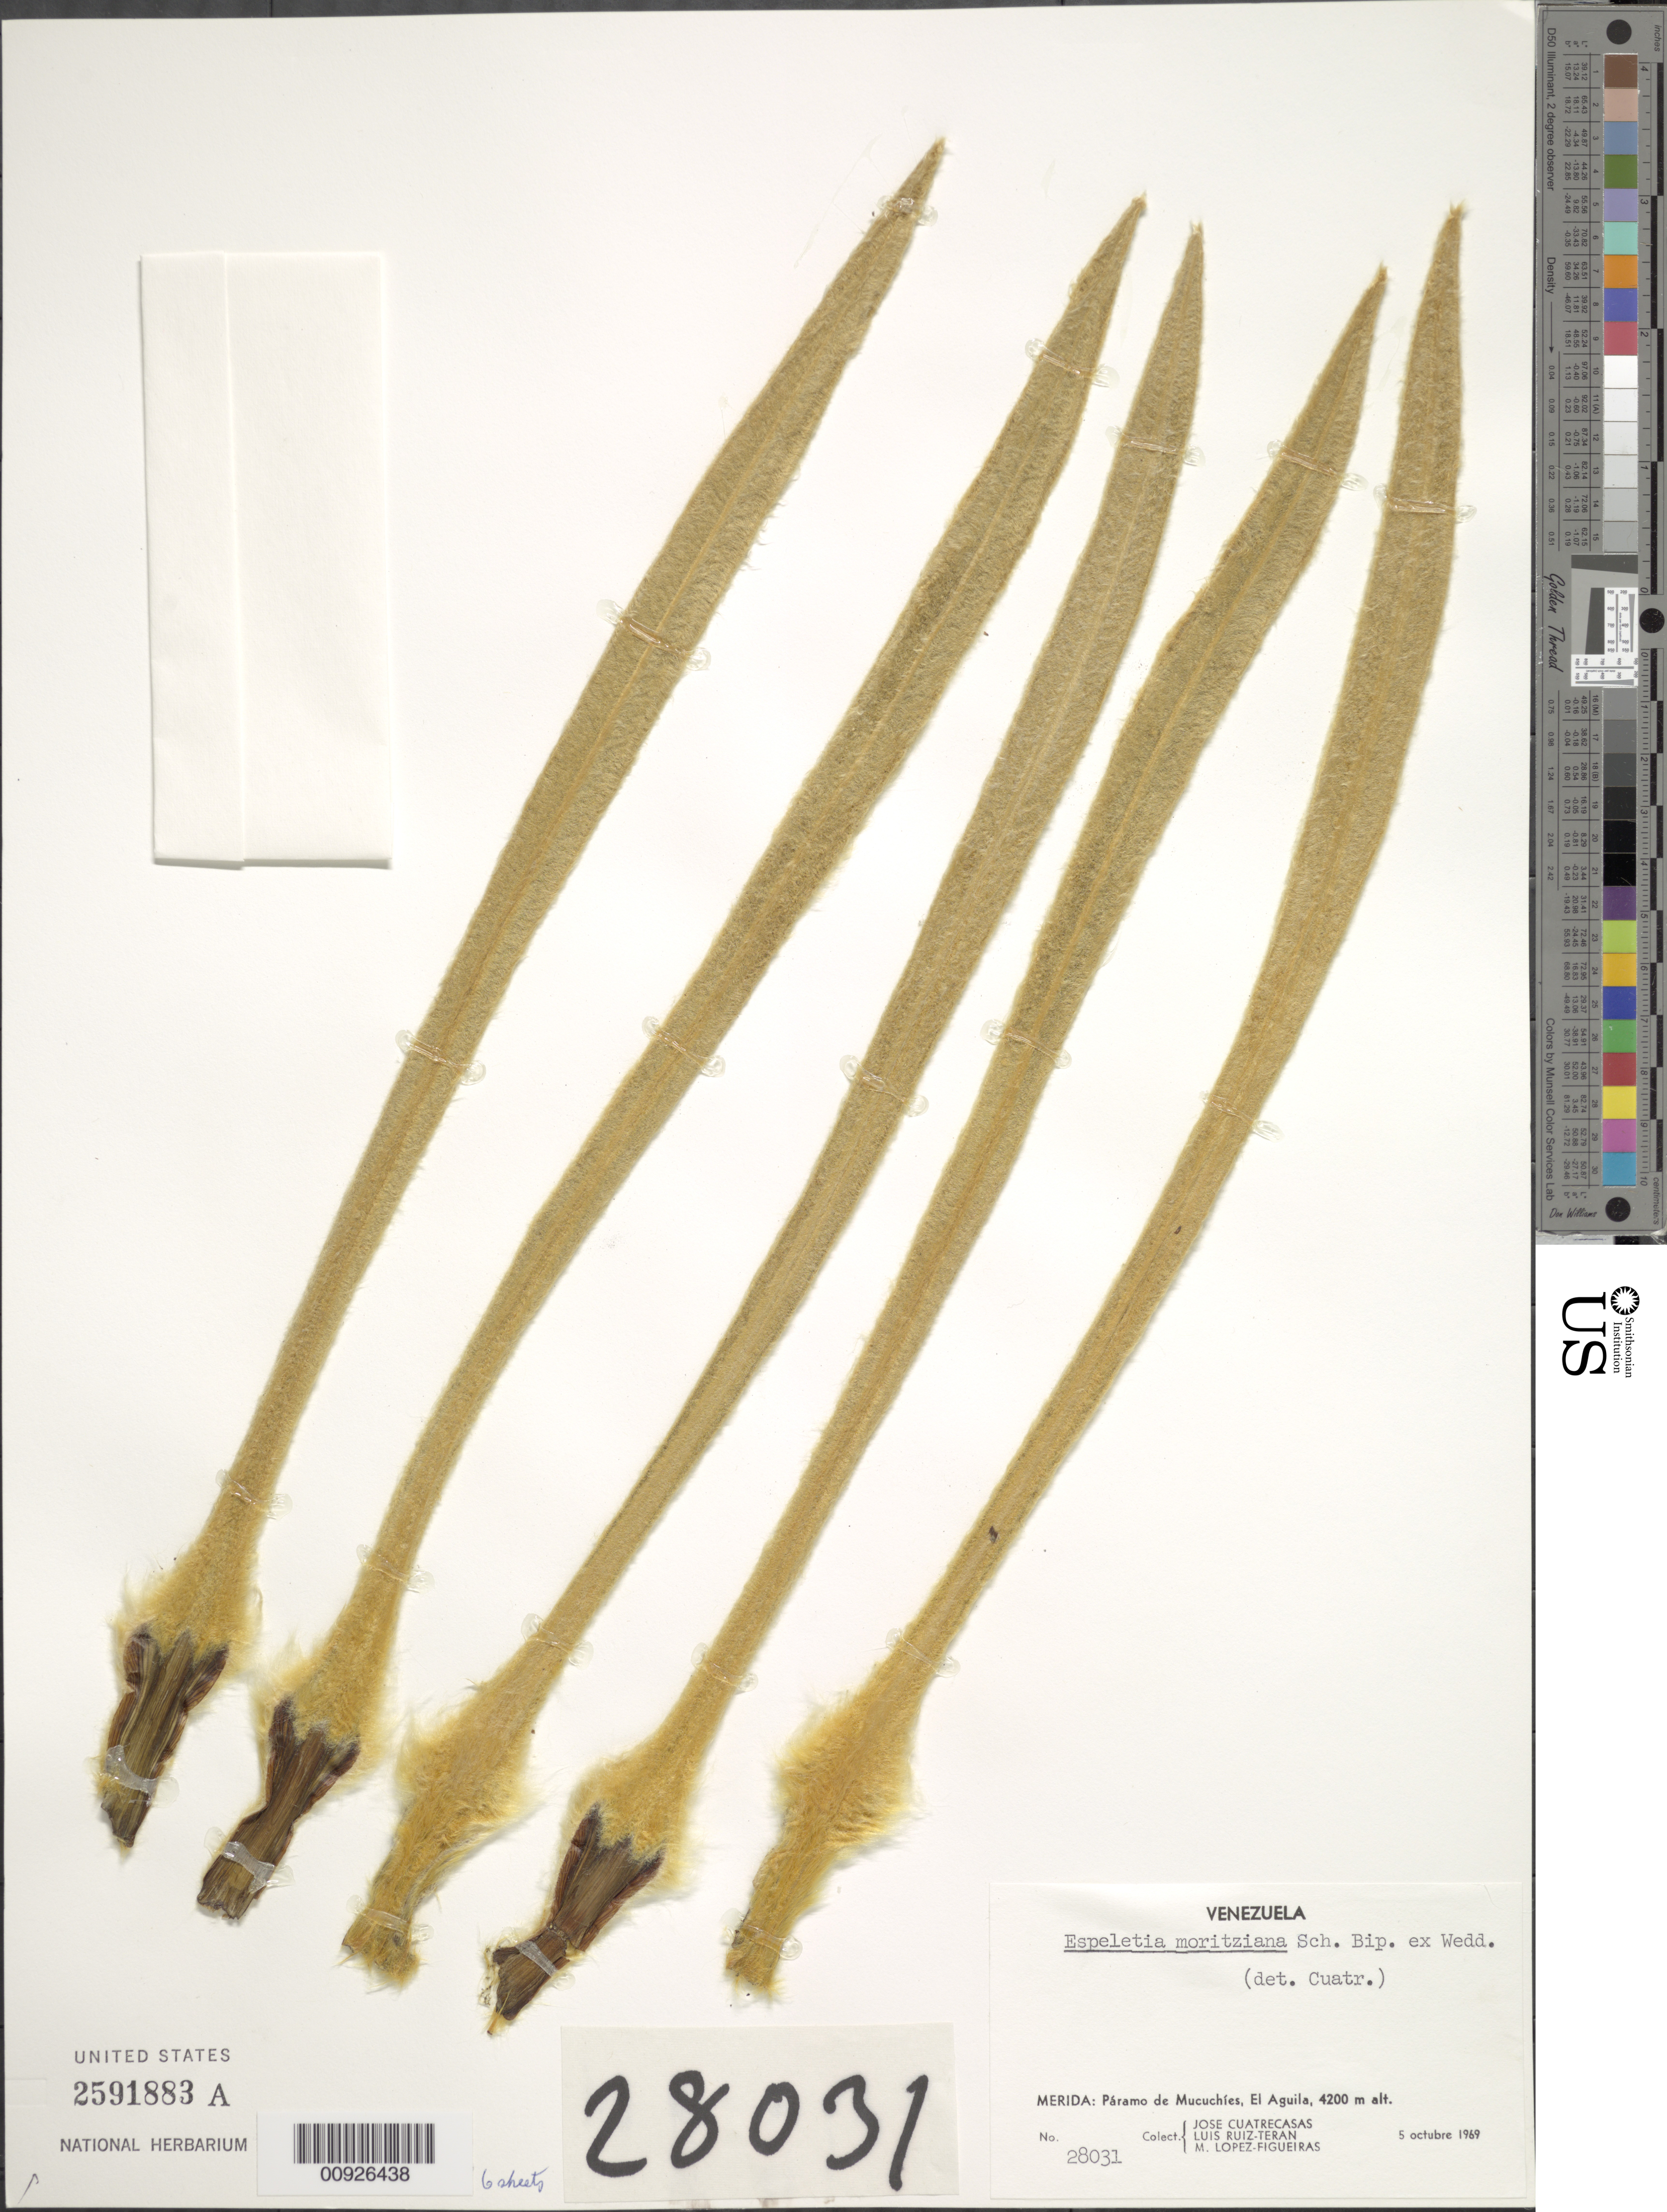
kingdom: Plantae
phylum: Tracheophyta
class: Magnoliopsida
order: Asterales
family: Asteraceae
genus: Coespeletia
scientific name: Coespeletia moritziana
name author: (Sch. Bip. ex Wedd.) Cuatrec.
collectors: J. Cuatrecasas, L. E. Ruíz-Terán & M. López Figueiras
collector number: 28031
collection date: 1969-10-05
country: Venezuela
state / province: Mérida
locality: P. de Mucuchíes. El Águila.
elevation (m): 4200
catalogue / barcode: US 2591883A